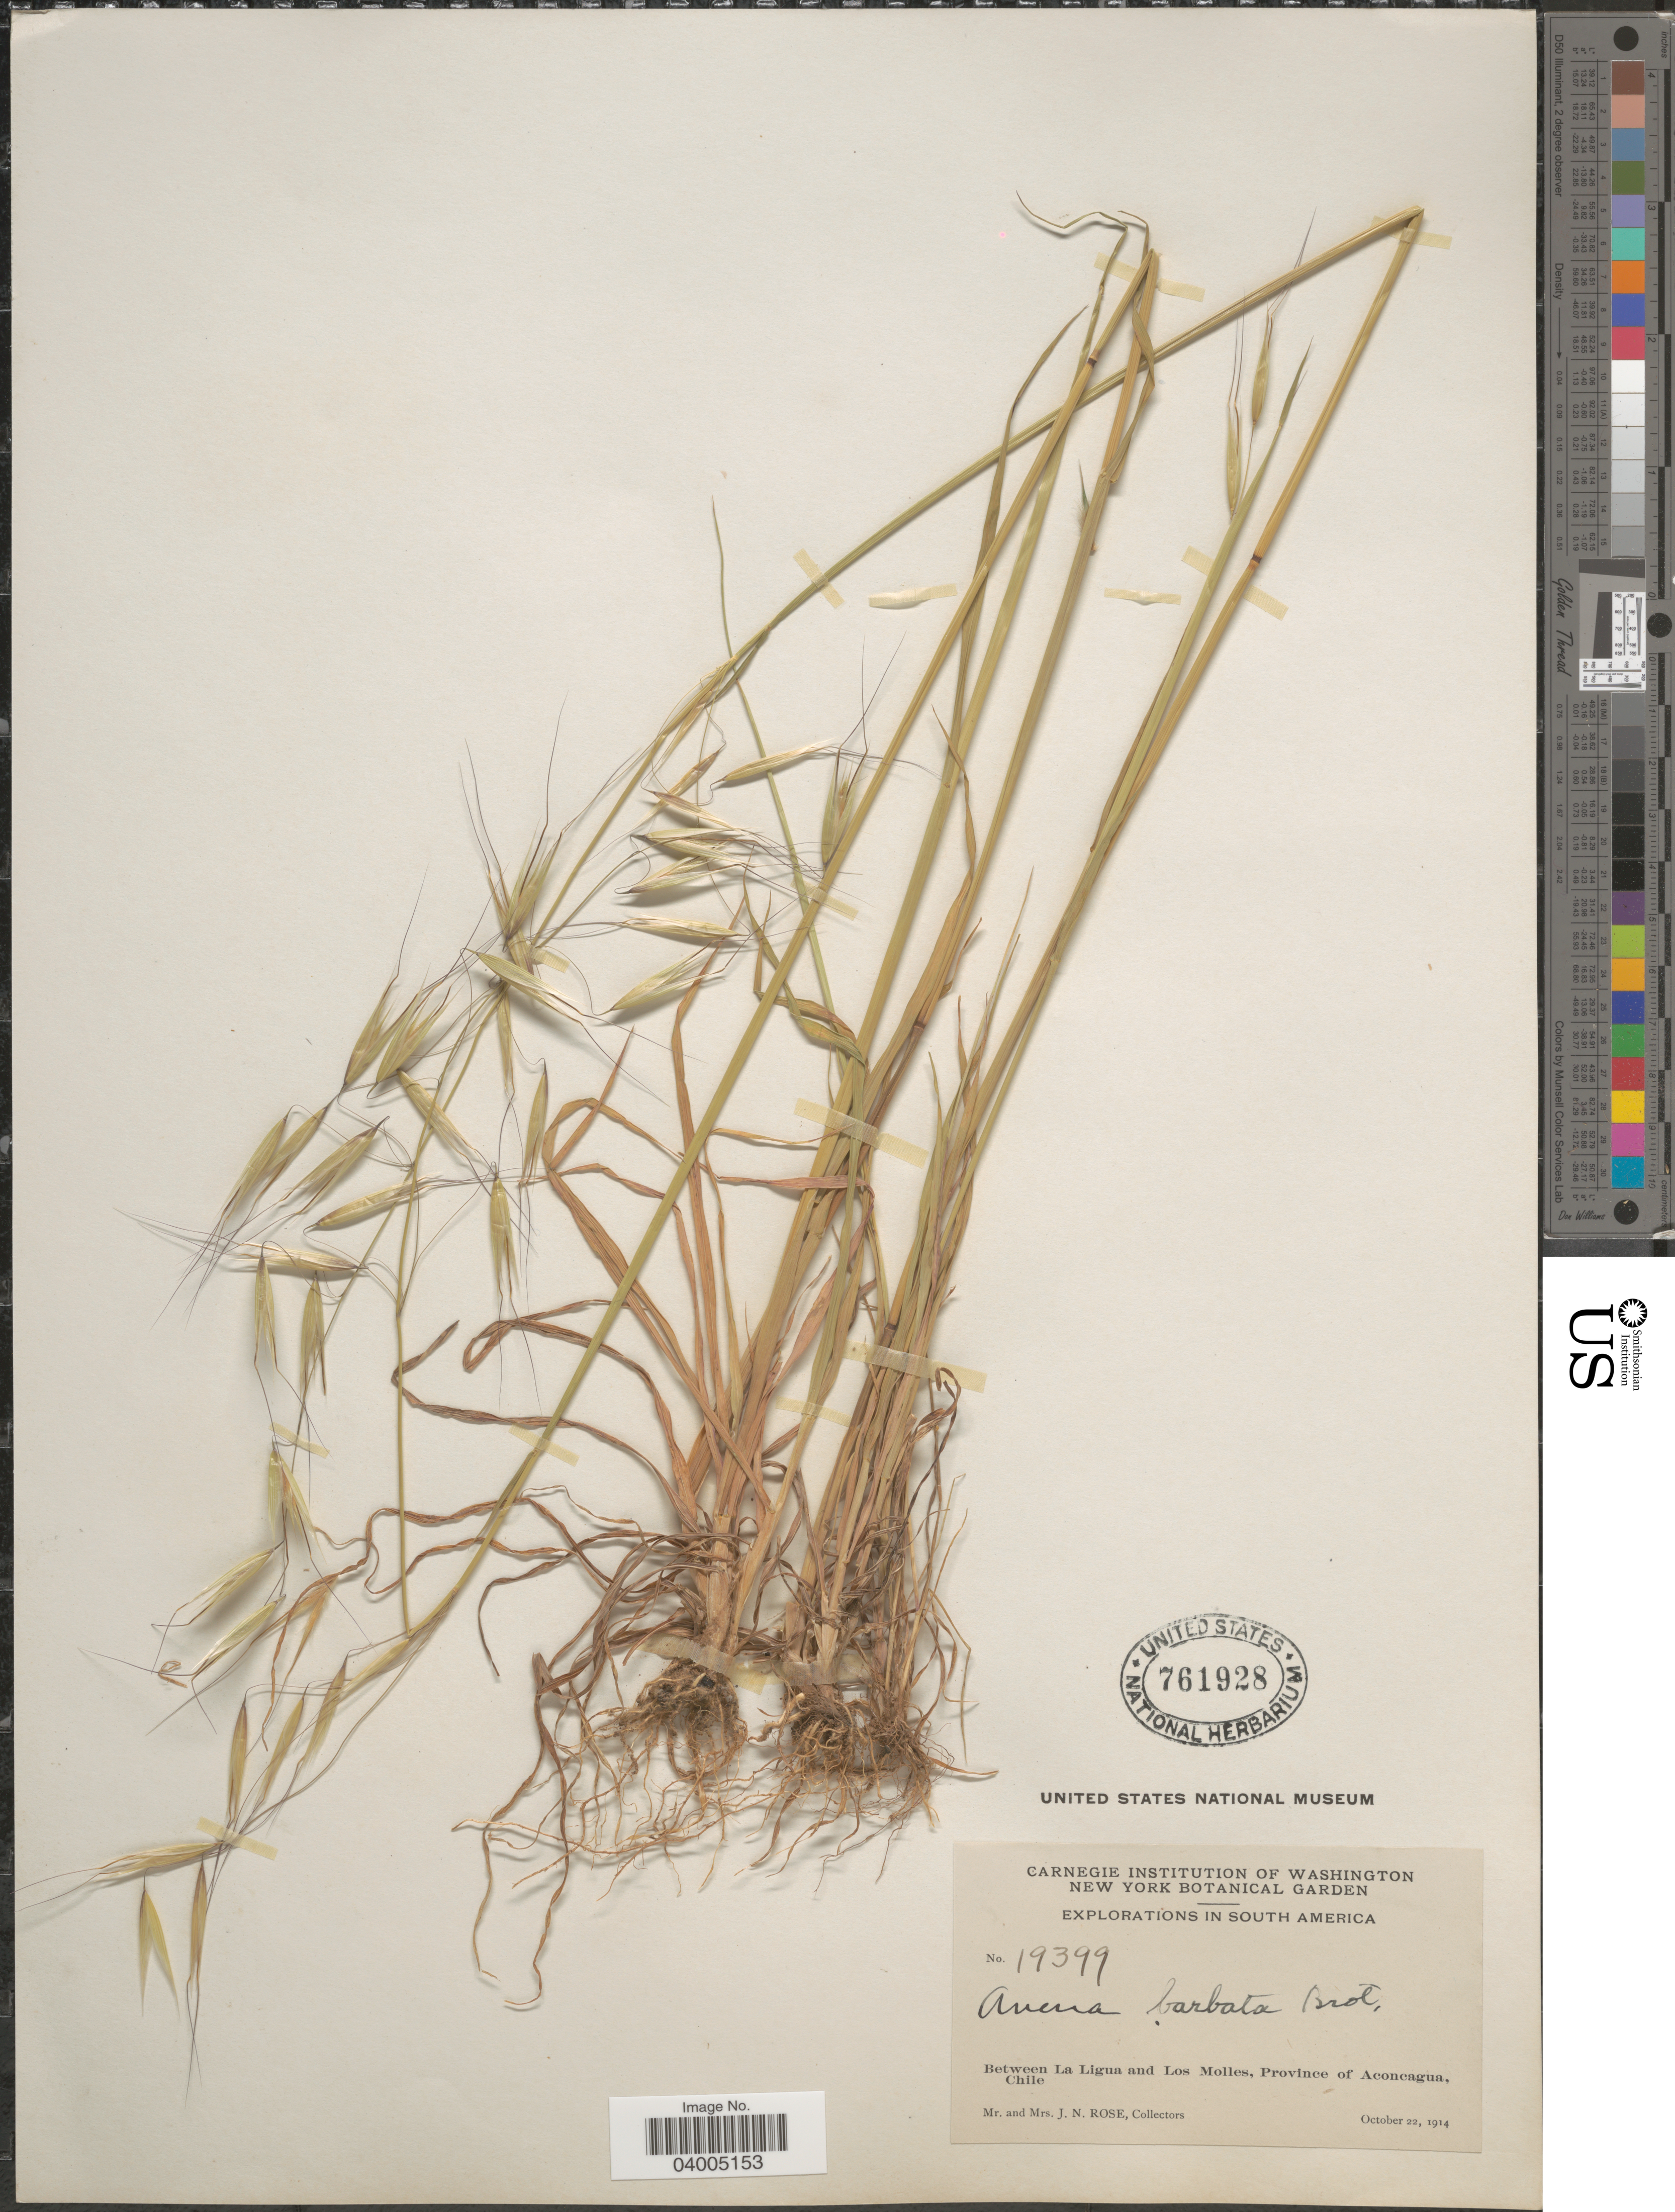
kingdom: Plantae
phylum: Tracheophyta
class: Liliopsida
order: Poales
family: Poaceae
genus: Avena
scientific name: Avena barbata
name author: Pott ex Link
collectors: J. N. Rose & L. B. Rose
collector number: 19399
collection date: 1914-10-22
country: Chile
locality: Between La Ligua and Los Molles, Province of Aconcagua.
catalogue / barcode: US 761928